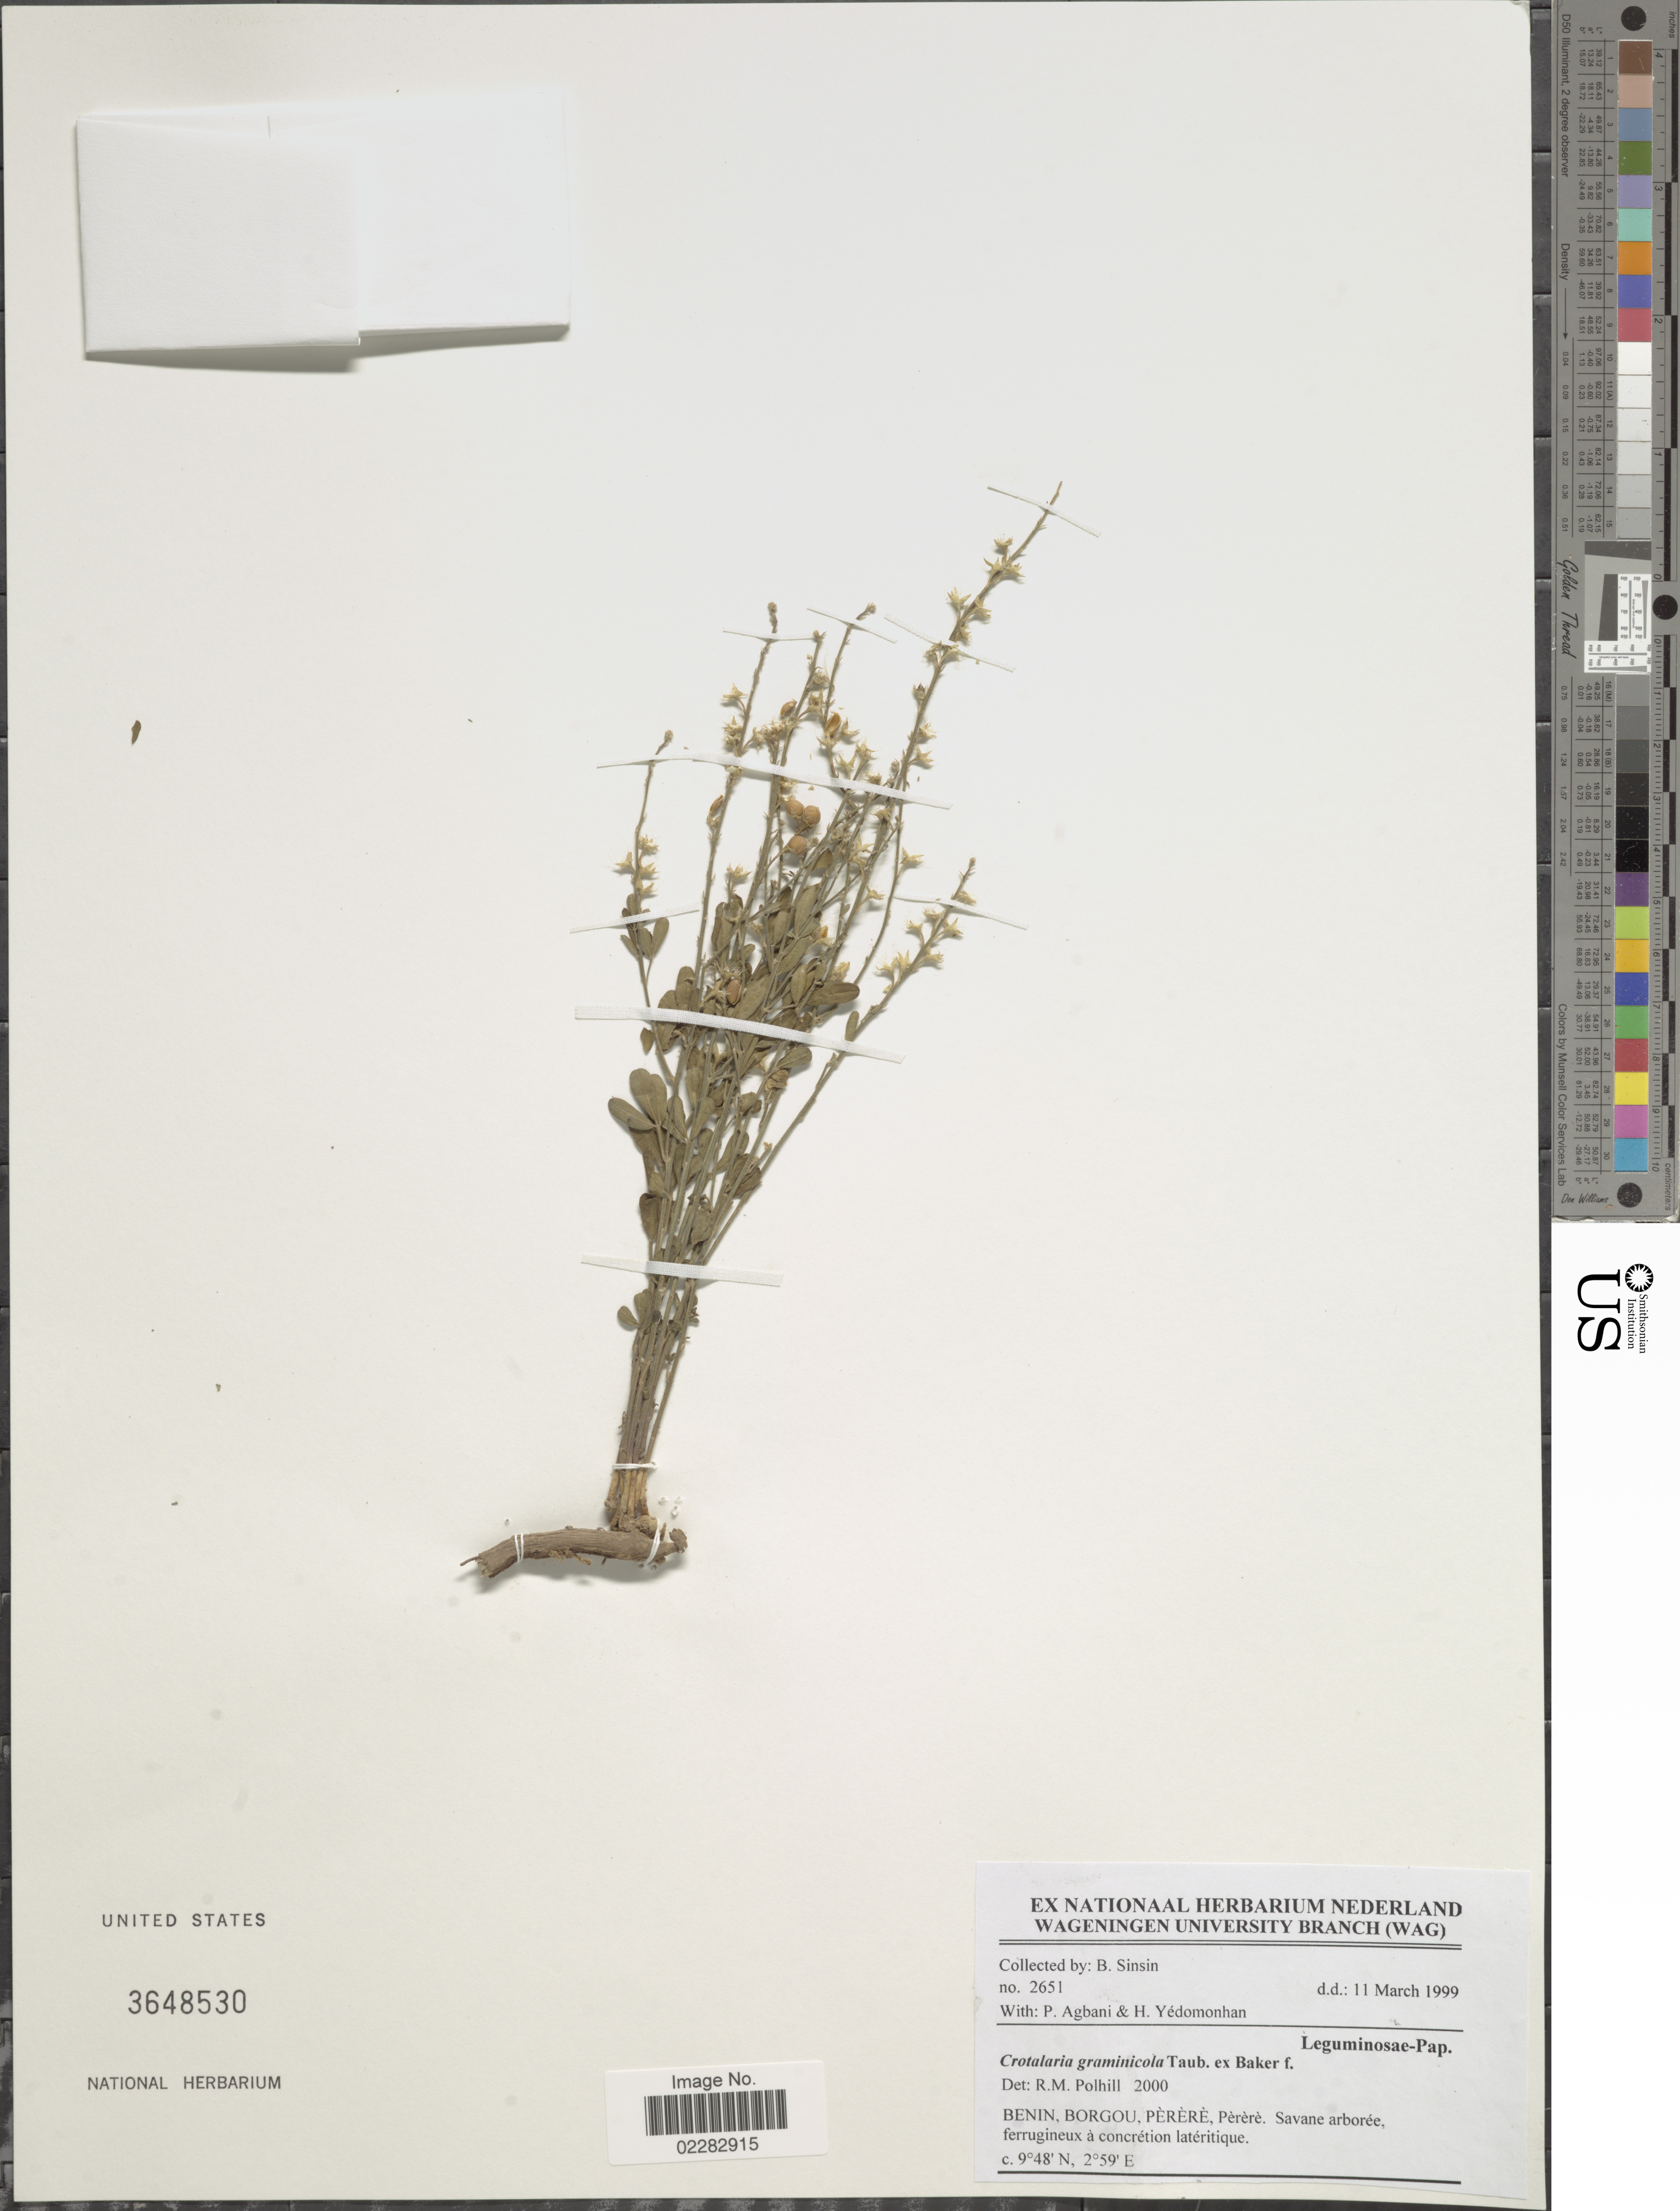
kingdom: Plantae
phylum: Tracheophyta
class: Magnoliopsida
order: Fabales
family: Fabaceae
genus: Crotalaria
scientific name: Crotalaria graminicola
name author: Baker f.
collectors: B. Sinsin, P. Agbani & H. Yedomonhan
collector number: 2651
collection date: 1999-03-11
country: Benin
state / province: Borgou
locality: Perere.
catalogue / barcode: US 3648530